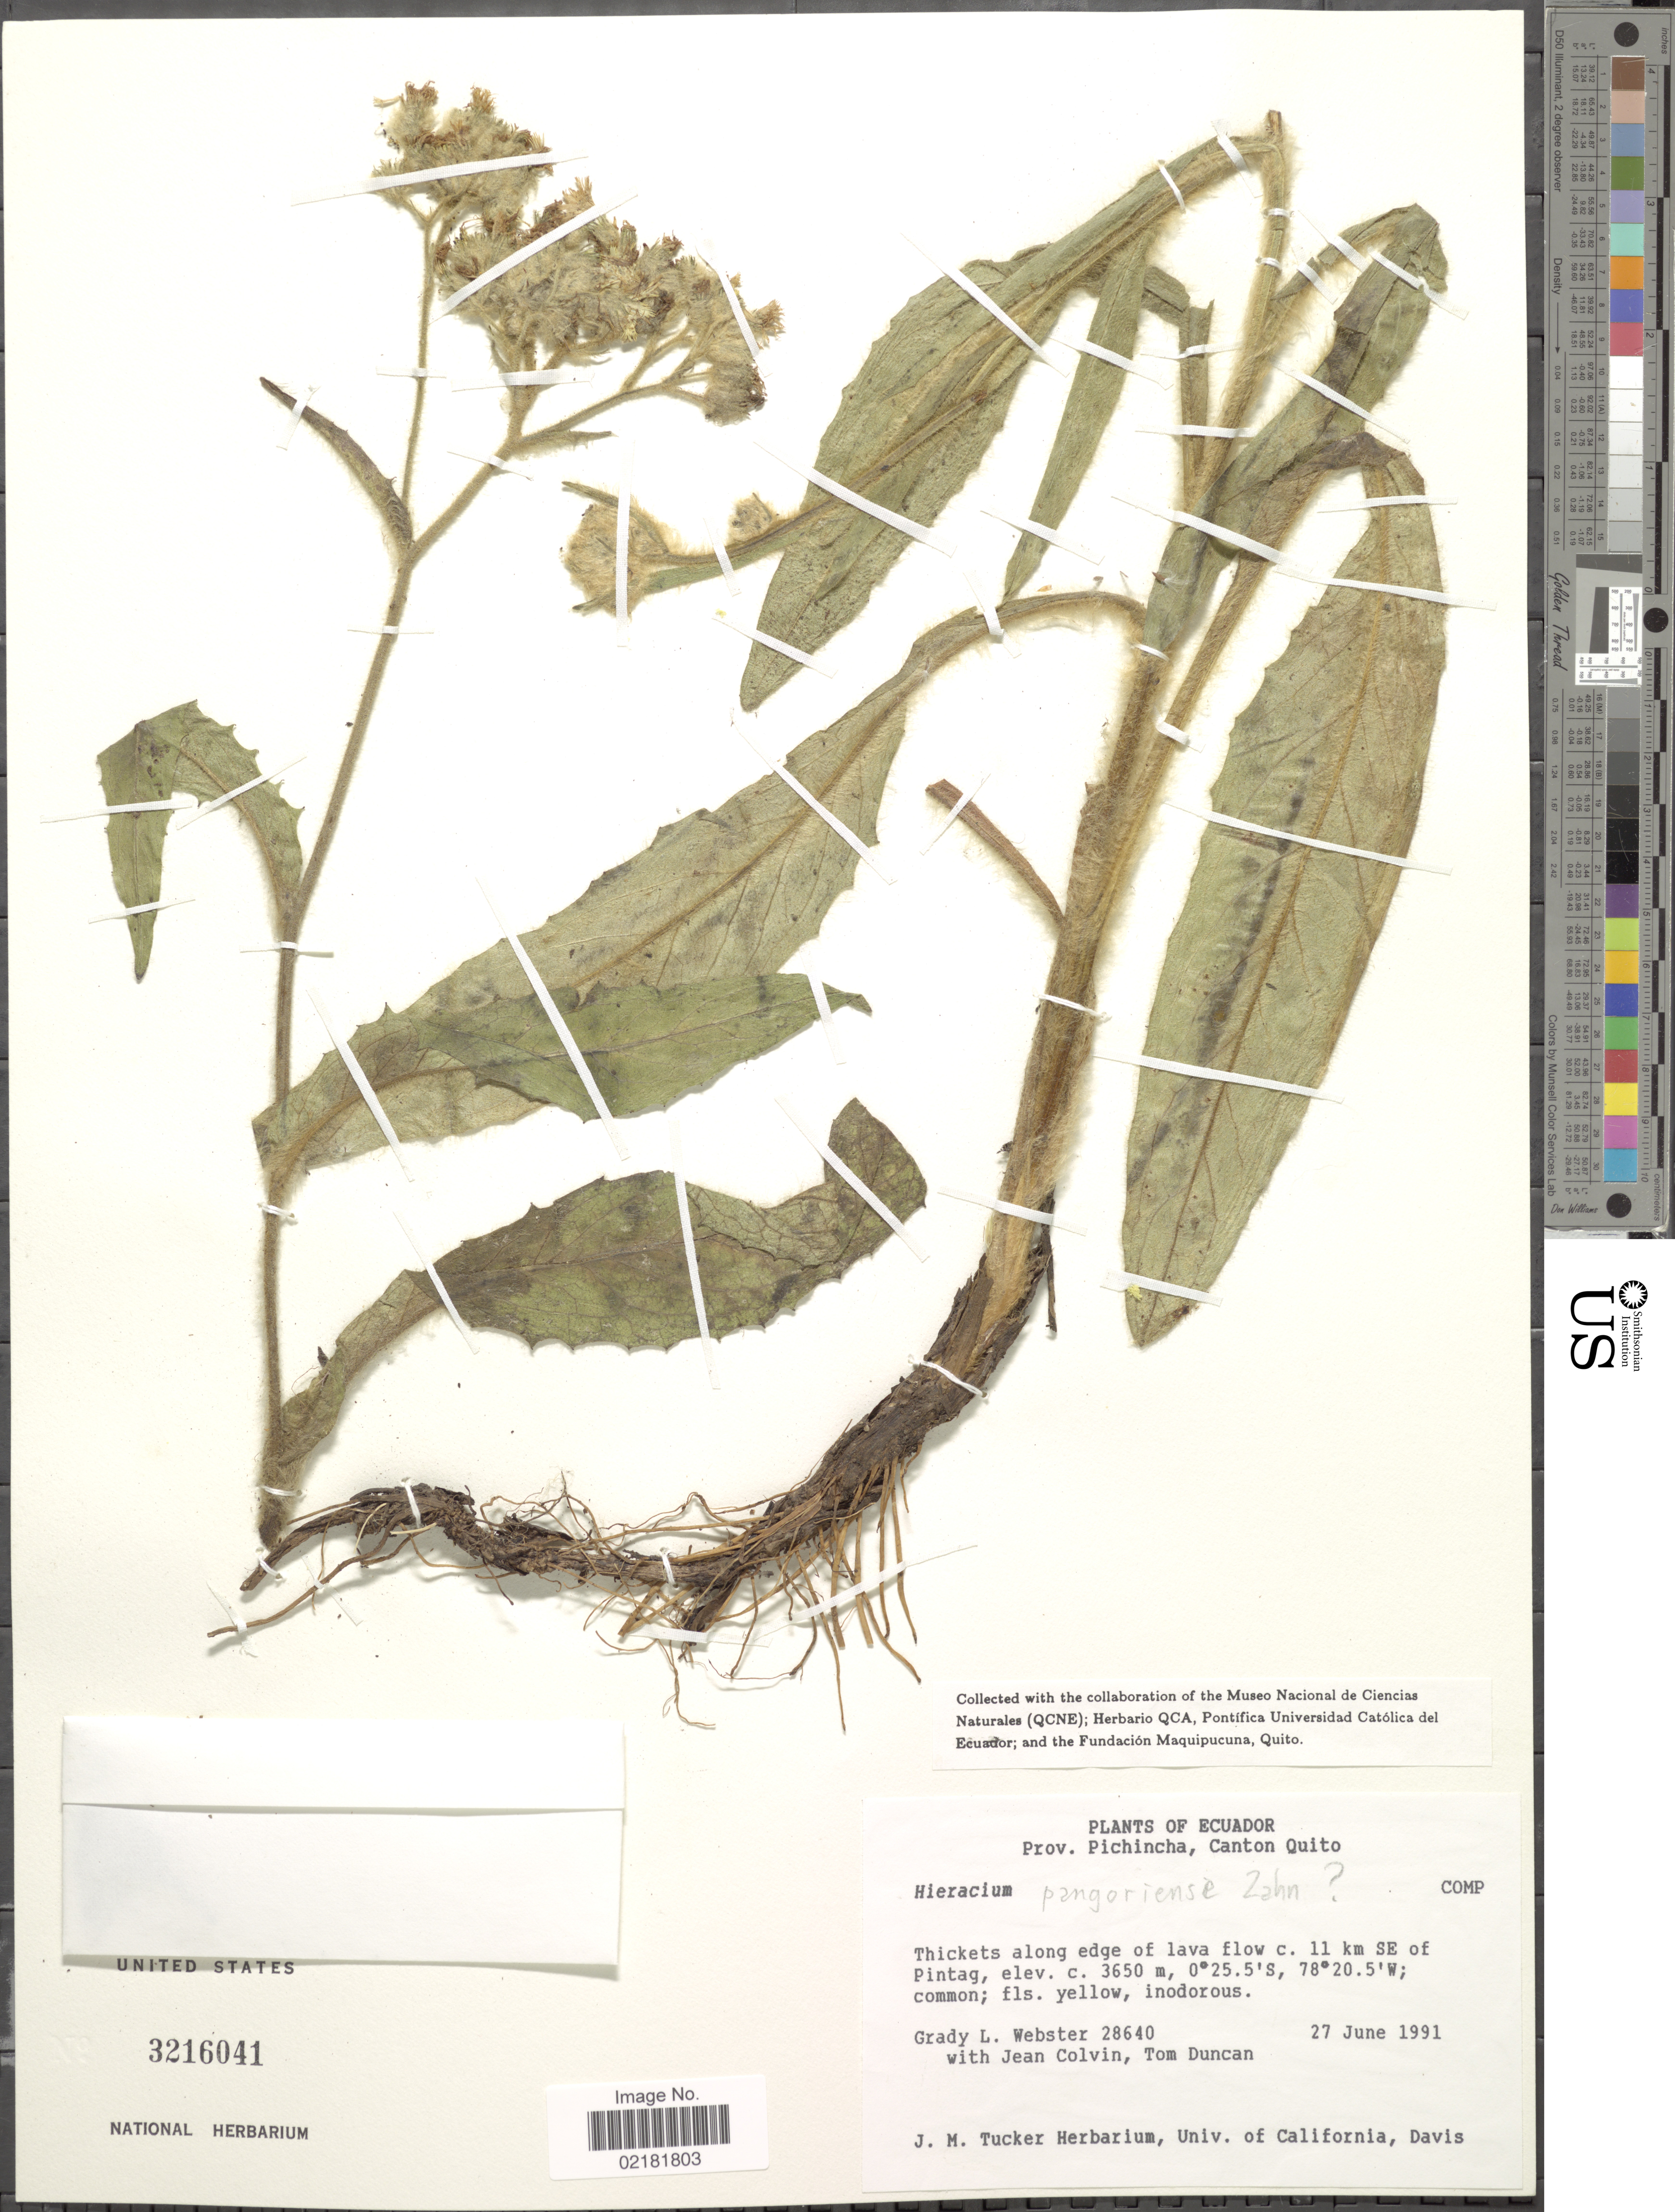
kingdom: Plantae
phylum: Tracheophyta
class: Magnoliopsida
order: Asterales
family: Asteraceae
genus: Hieracium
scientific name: Hieracium pangoriense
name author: Zahn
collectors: G. L. Webster, J. Colvin & T. Duncan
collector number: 28640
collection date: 1991-06-27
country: Ecuador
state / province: Pichincha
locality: Canton Quito, thickets along edge of lava flows, c. 11 km SE of Pintag.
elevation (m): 3650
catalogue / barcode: US 3216041